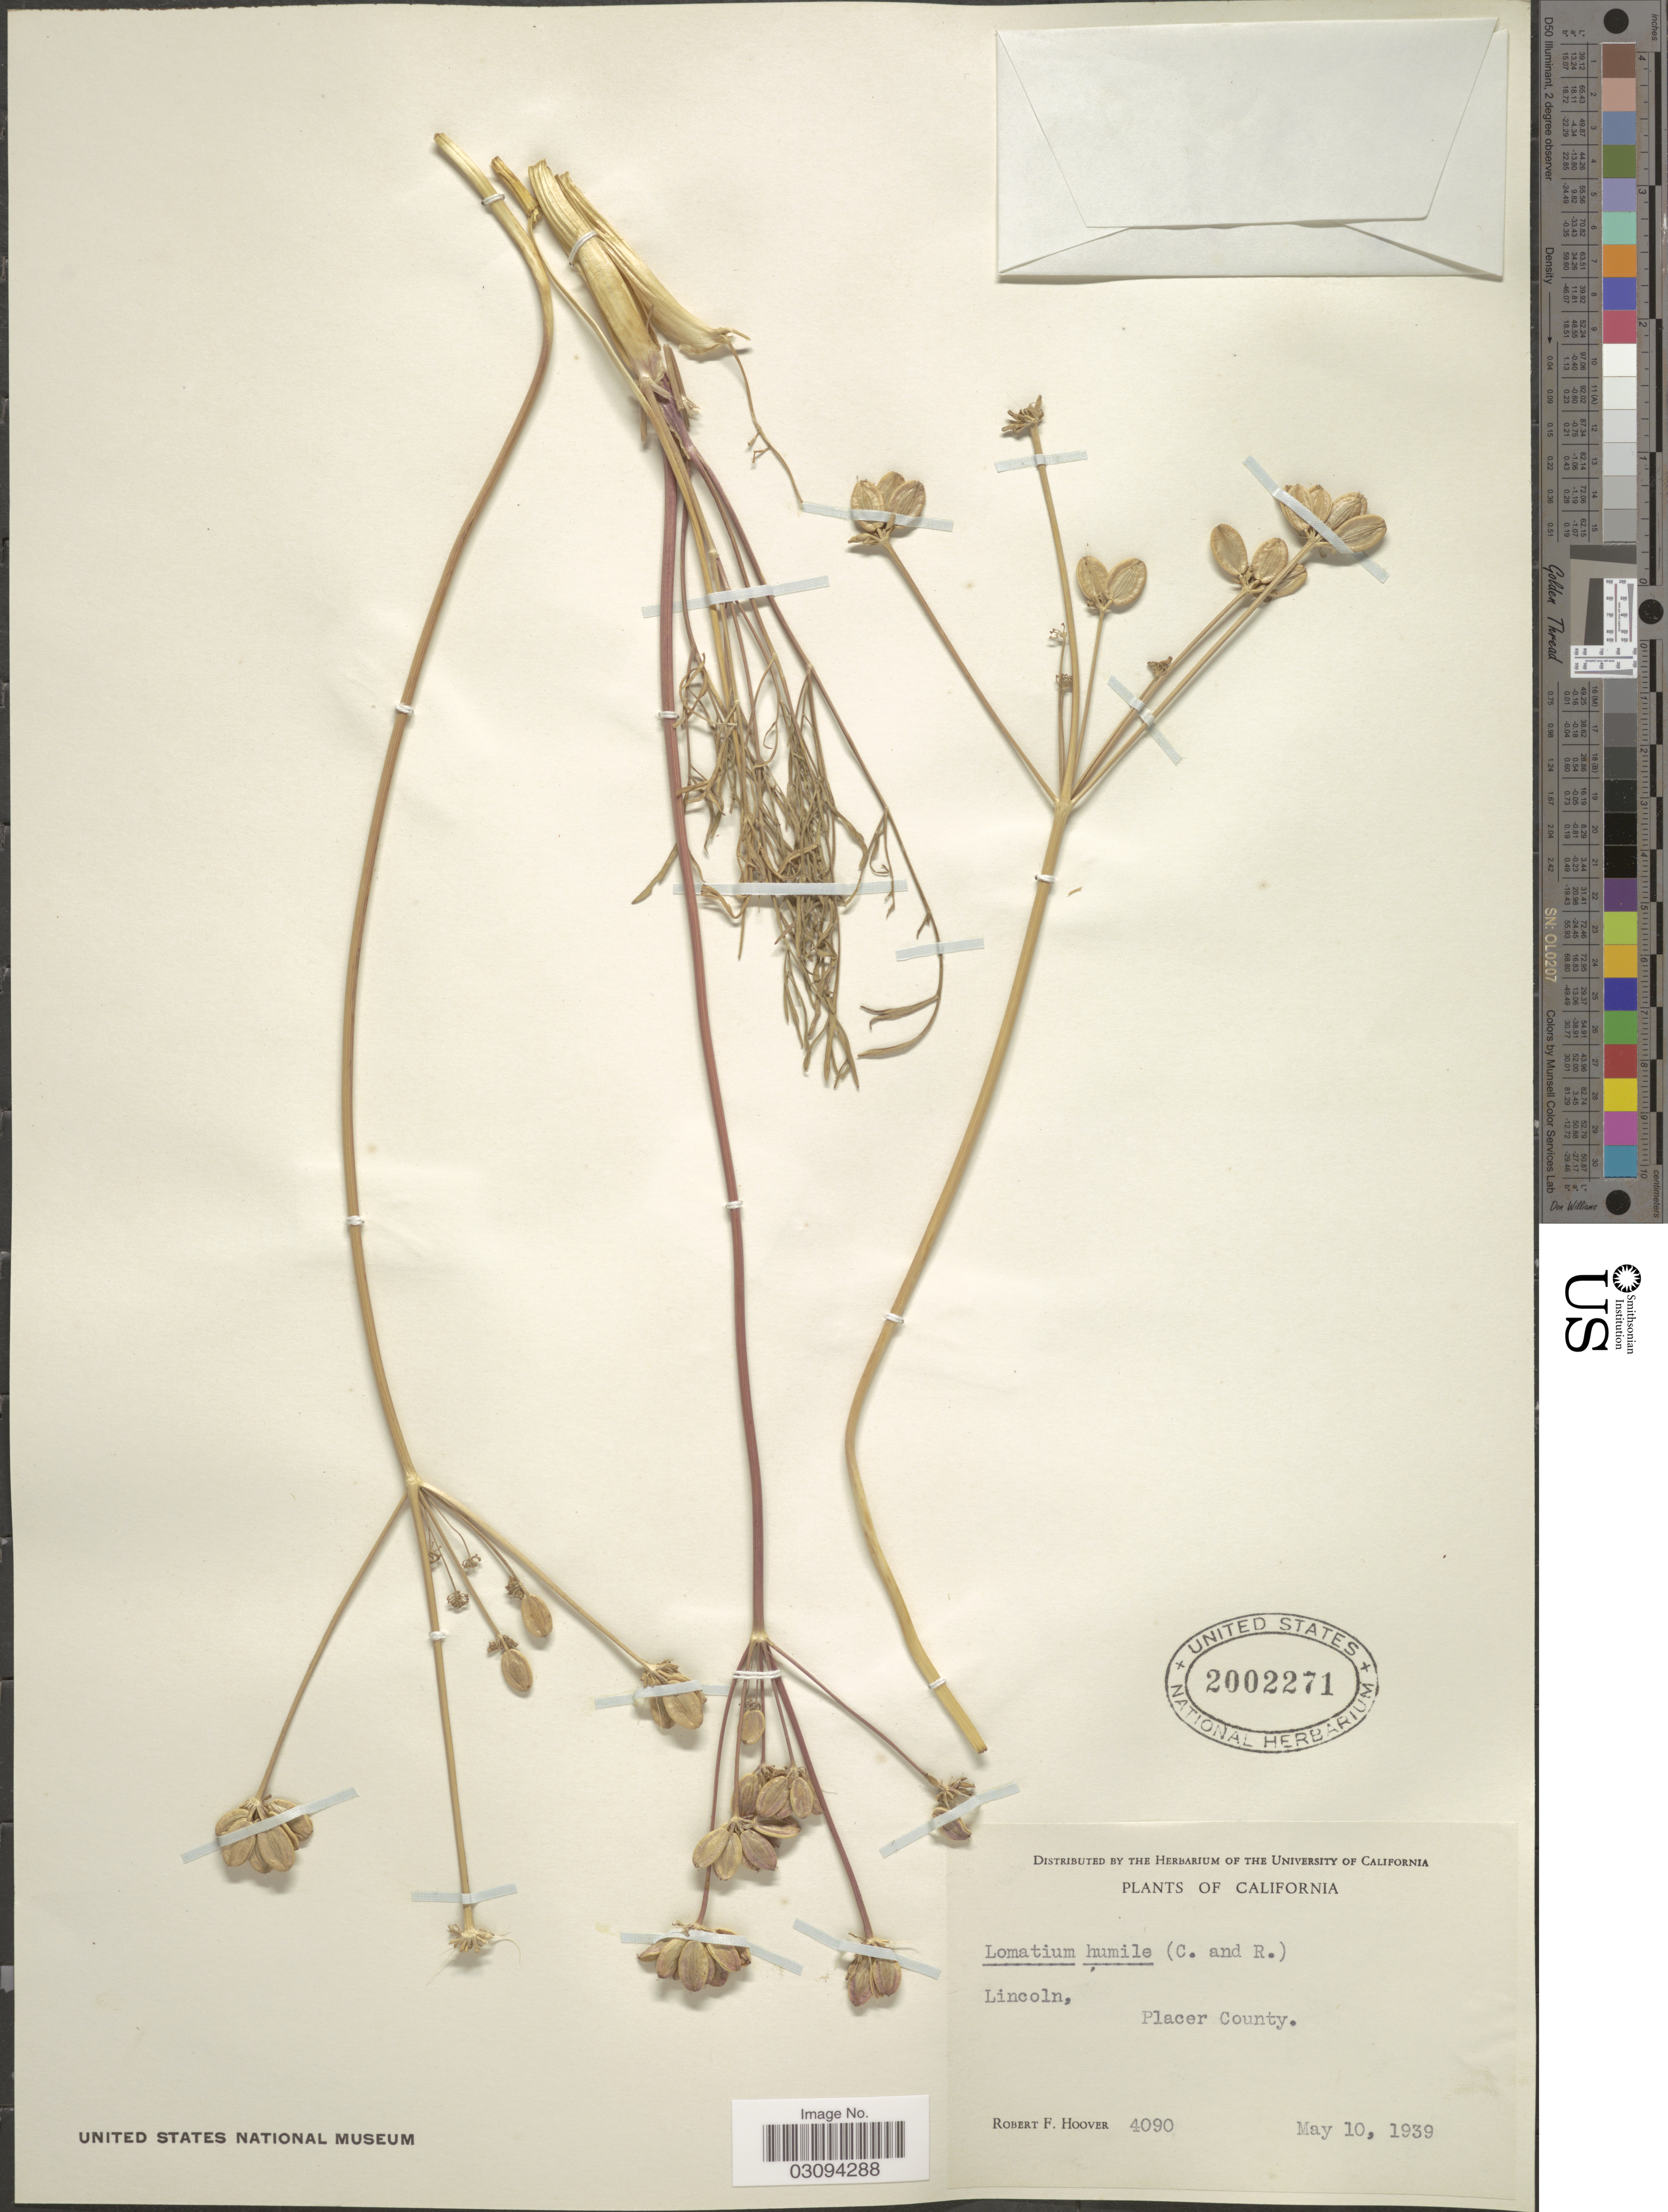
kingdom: Plantae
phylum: Tracheophyta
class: Magnoliopsida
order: Apiales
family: Apiaceae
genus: Lomatium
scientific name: Lomatium humile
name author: (J.M. Coult. & Rose) Hoover ex Mathias & Constance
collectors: R. F. Hoover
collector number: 4090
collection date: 1939-05-10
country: United States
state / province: California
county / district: Placer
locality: Lincoln, Placer County.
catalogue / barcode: US 2002271